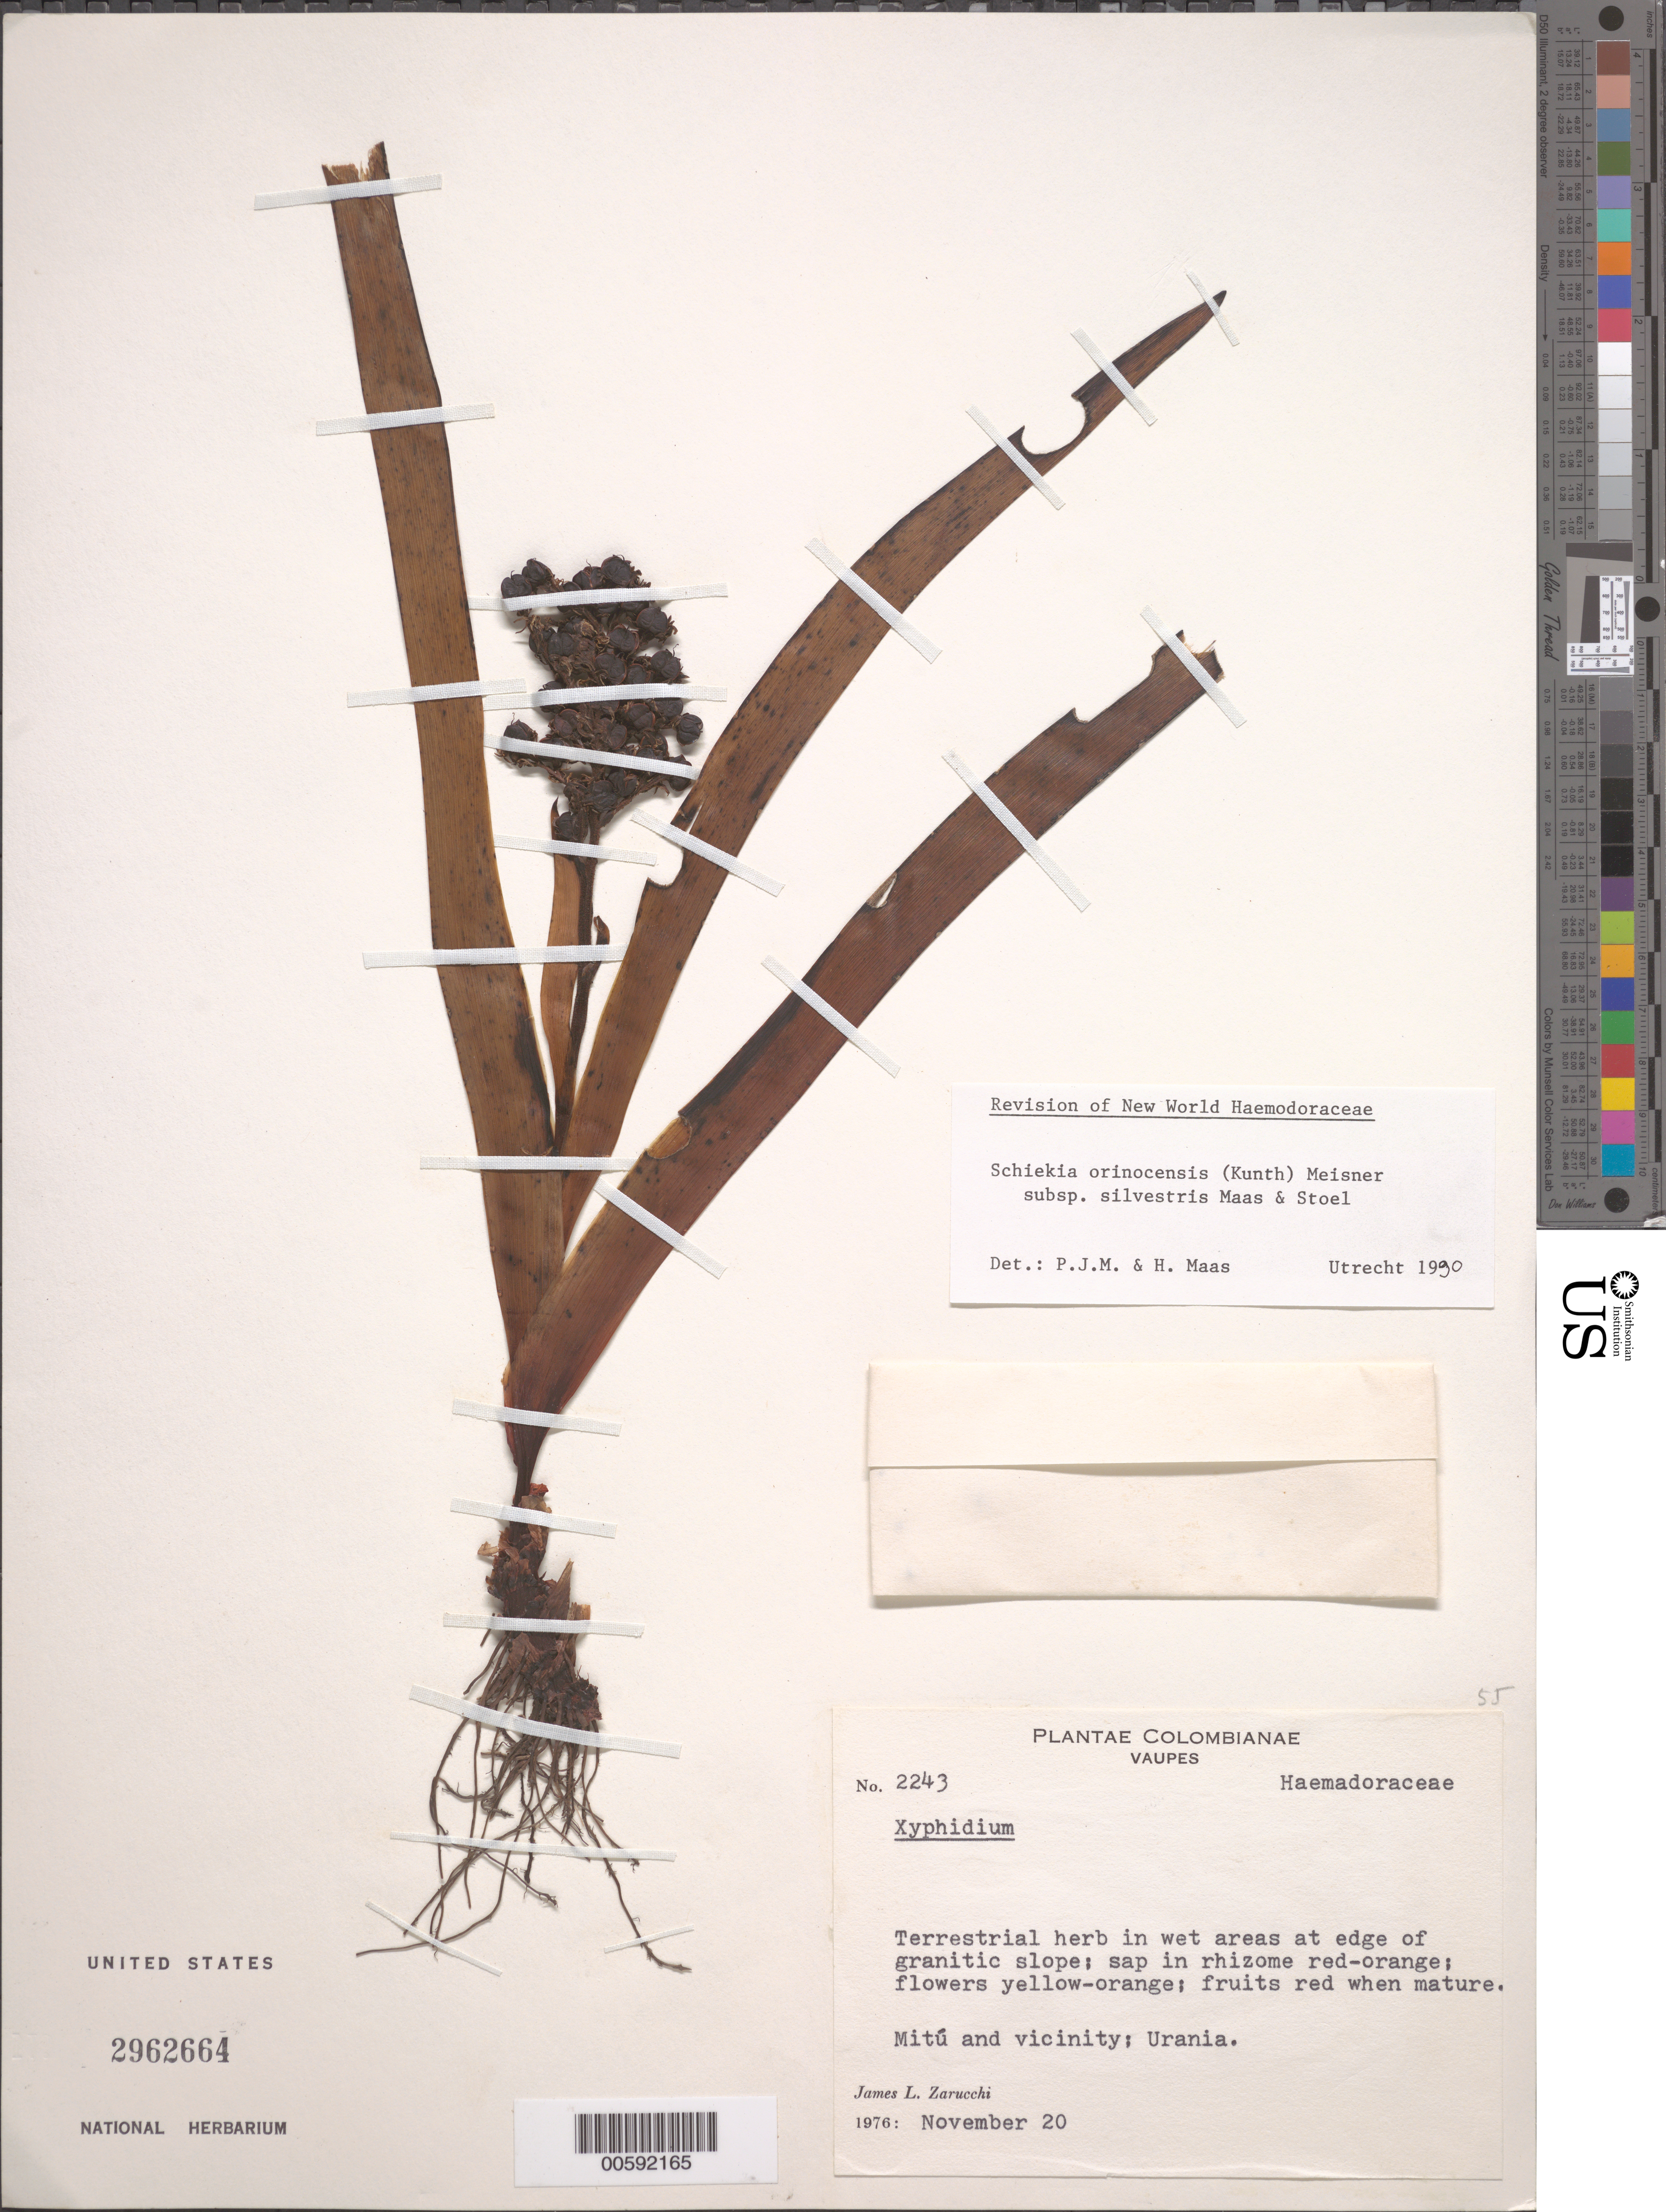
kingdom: Plantae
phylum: Tracheophyta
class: Liliopsida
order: Commelinales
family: Haemodoraceae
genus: Schiekia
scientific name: Schiekia orinocensis subsp. silvestris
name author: Maas & Stoel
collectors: J. L. Zarucchi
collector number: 2243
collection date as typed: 20 Nov 1976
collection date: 1976-11-20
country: Colombia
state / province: Vaupés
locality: Mitu, Urania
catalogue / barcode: US 2962664